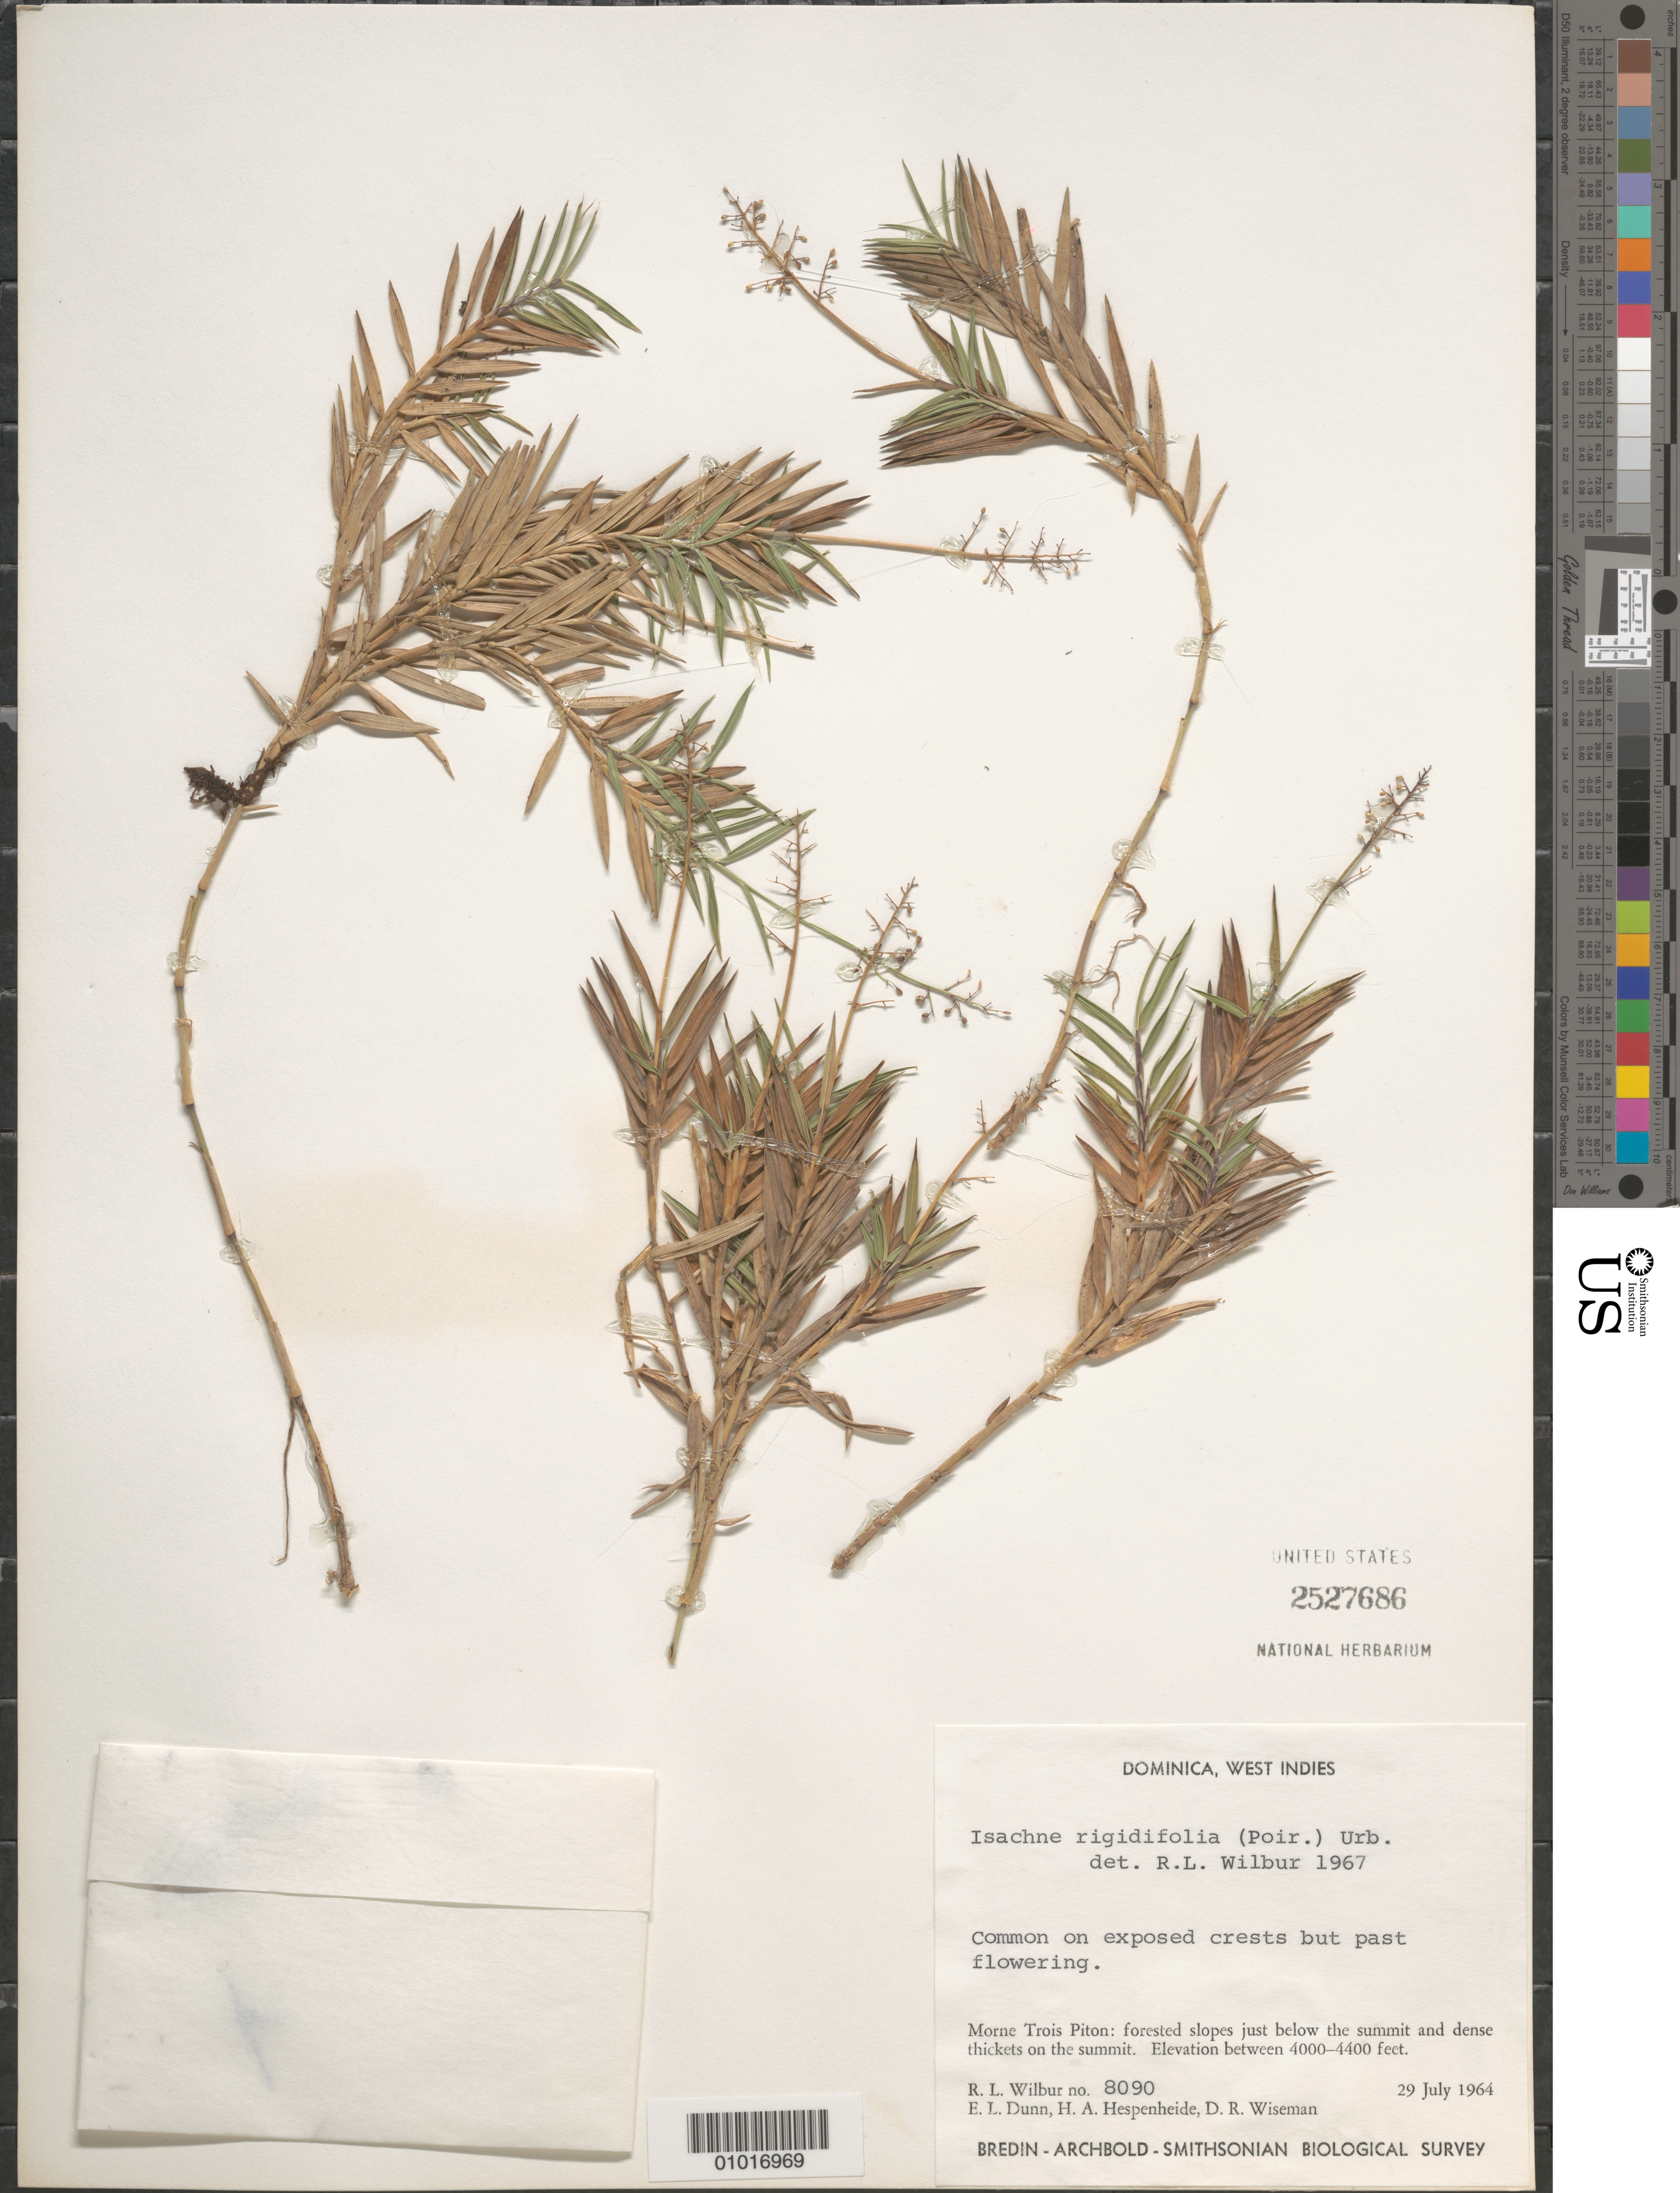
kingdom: Plantae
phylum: Tracheophyta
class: Liliopsida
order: Poales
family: Poaceae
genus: Isachne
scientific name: Isachne rigidifolia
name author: (Poir.) Urb.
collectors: R. L. Wilbur, E. Dunn, H. A. Hespenheide & D. R. Wiseman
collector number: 8090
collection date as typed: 29 Jul 1964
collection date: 1964-07-29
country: Dominica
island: Dominica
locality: Morne Trois Piton; forested slopes just below the summit and dense thickets on the summit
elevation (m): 1219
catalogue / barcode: US 2527686